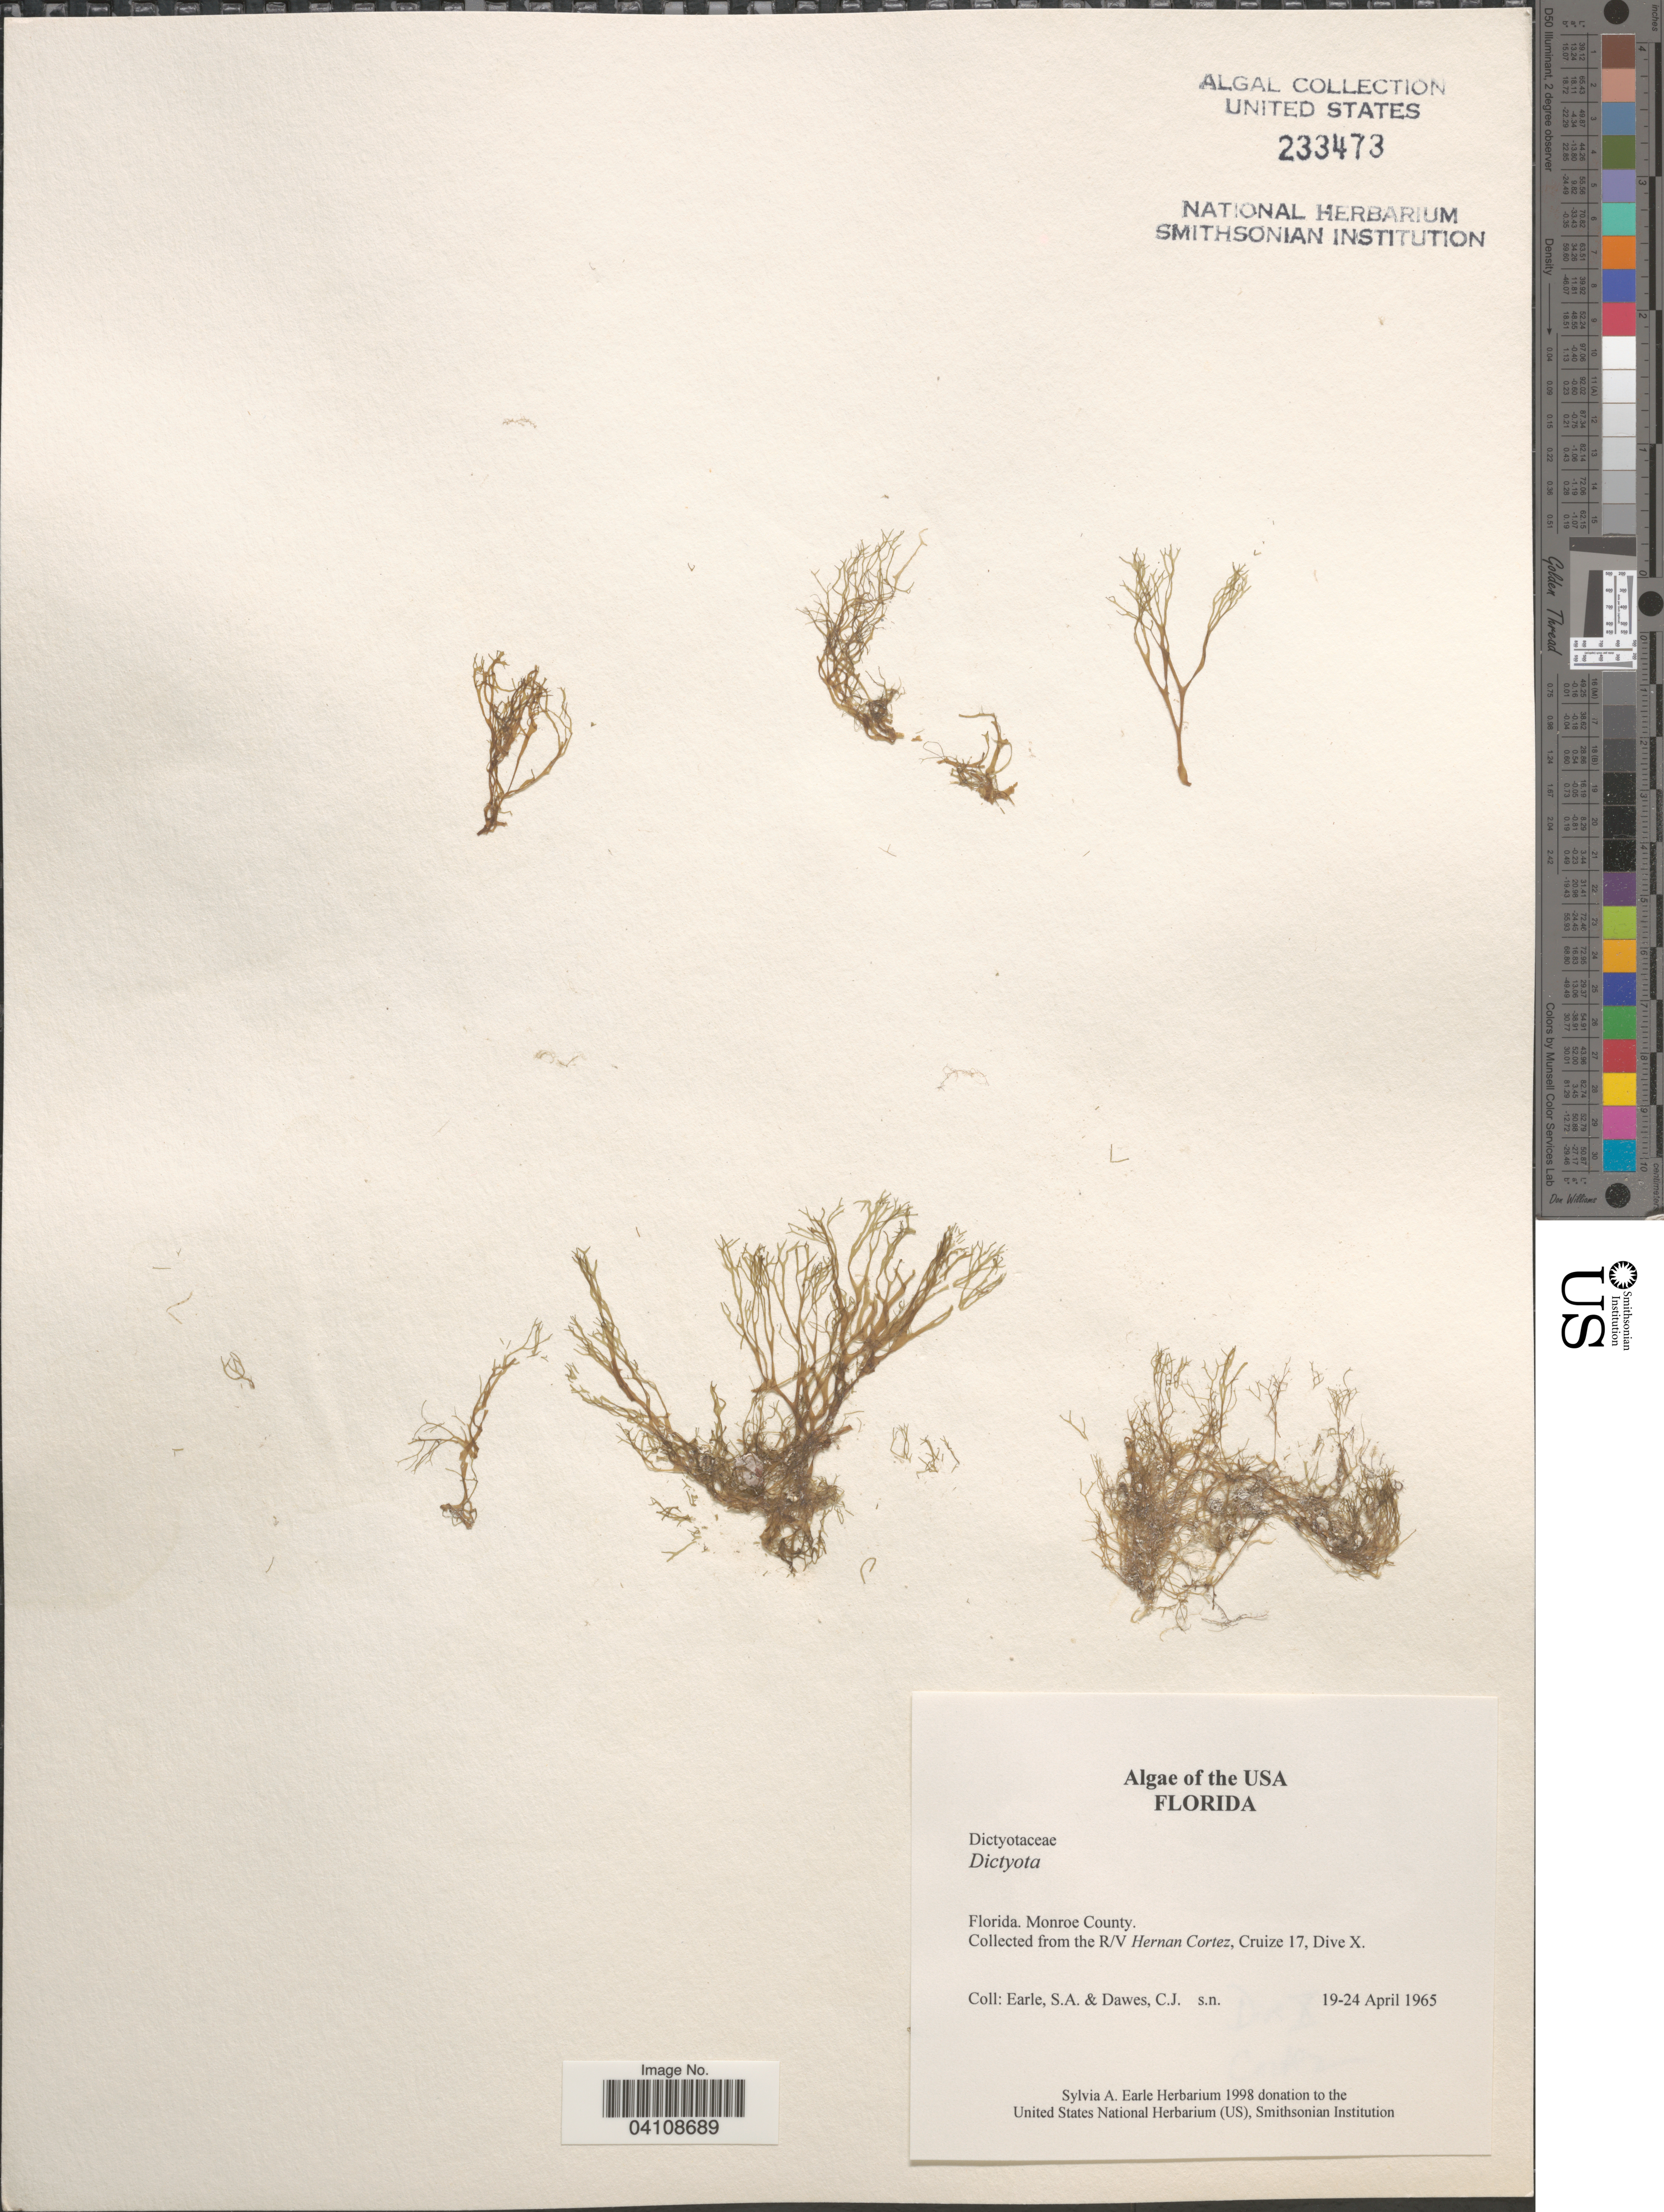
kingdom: Chromista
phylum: Ochrophyta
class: Phaeophyceae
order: Dictyotales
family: Dictyotaceae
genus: Dictyota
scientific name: Dictyota sp.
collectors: S. A. Earle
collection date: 1965-04-19/1965-04-24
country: United States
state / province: Florida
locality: Monroe County. The R/V Hernan Cortez, Cruize 17, Dive X.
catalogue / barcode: US 233473